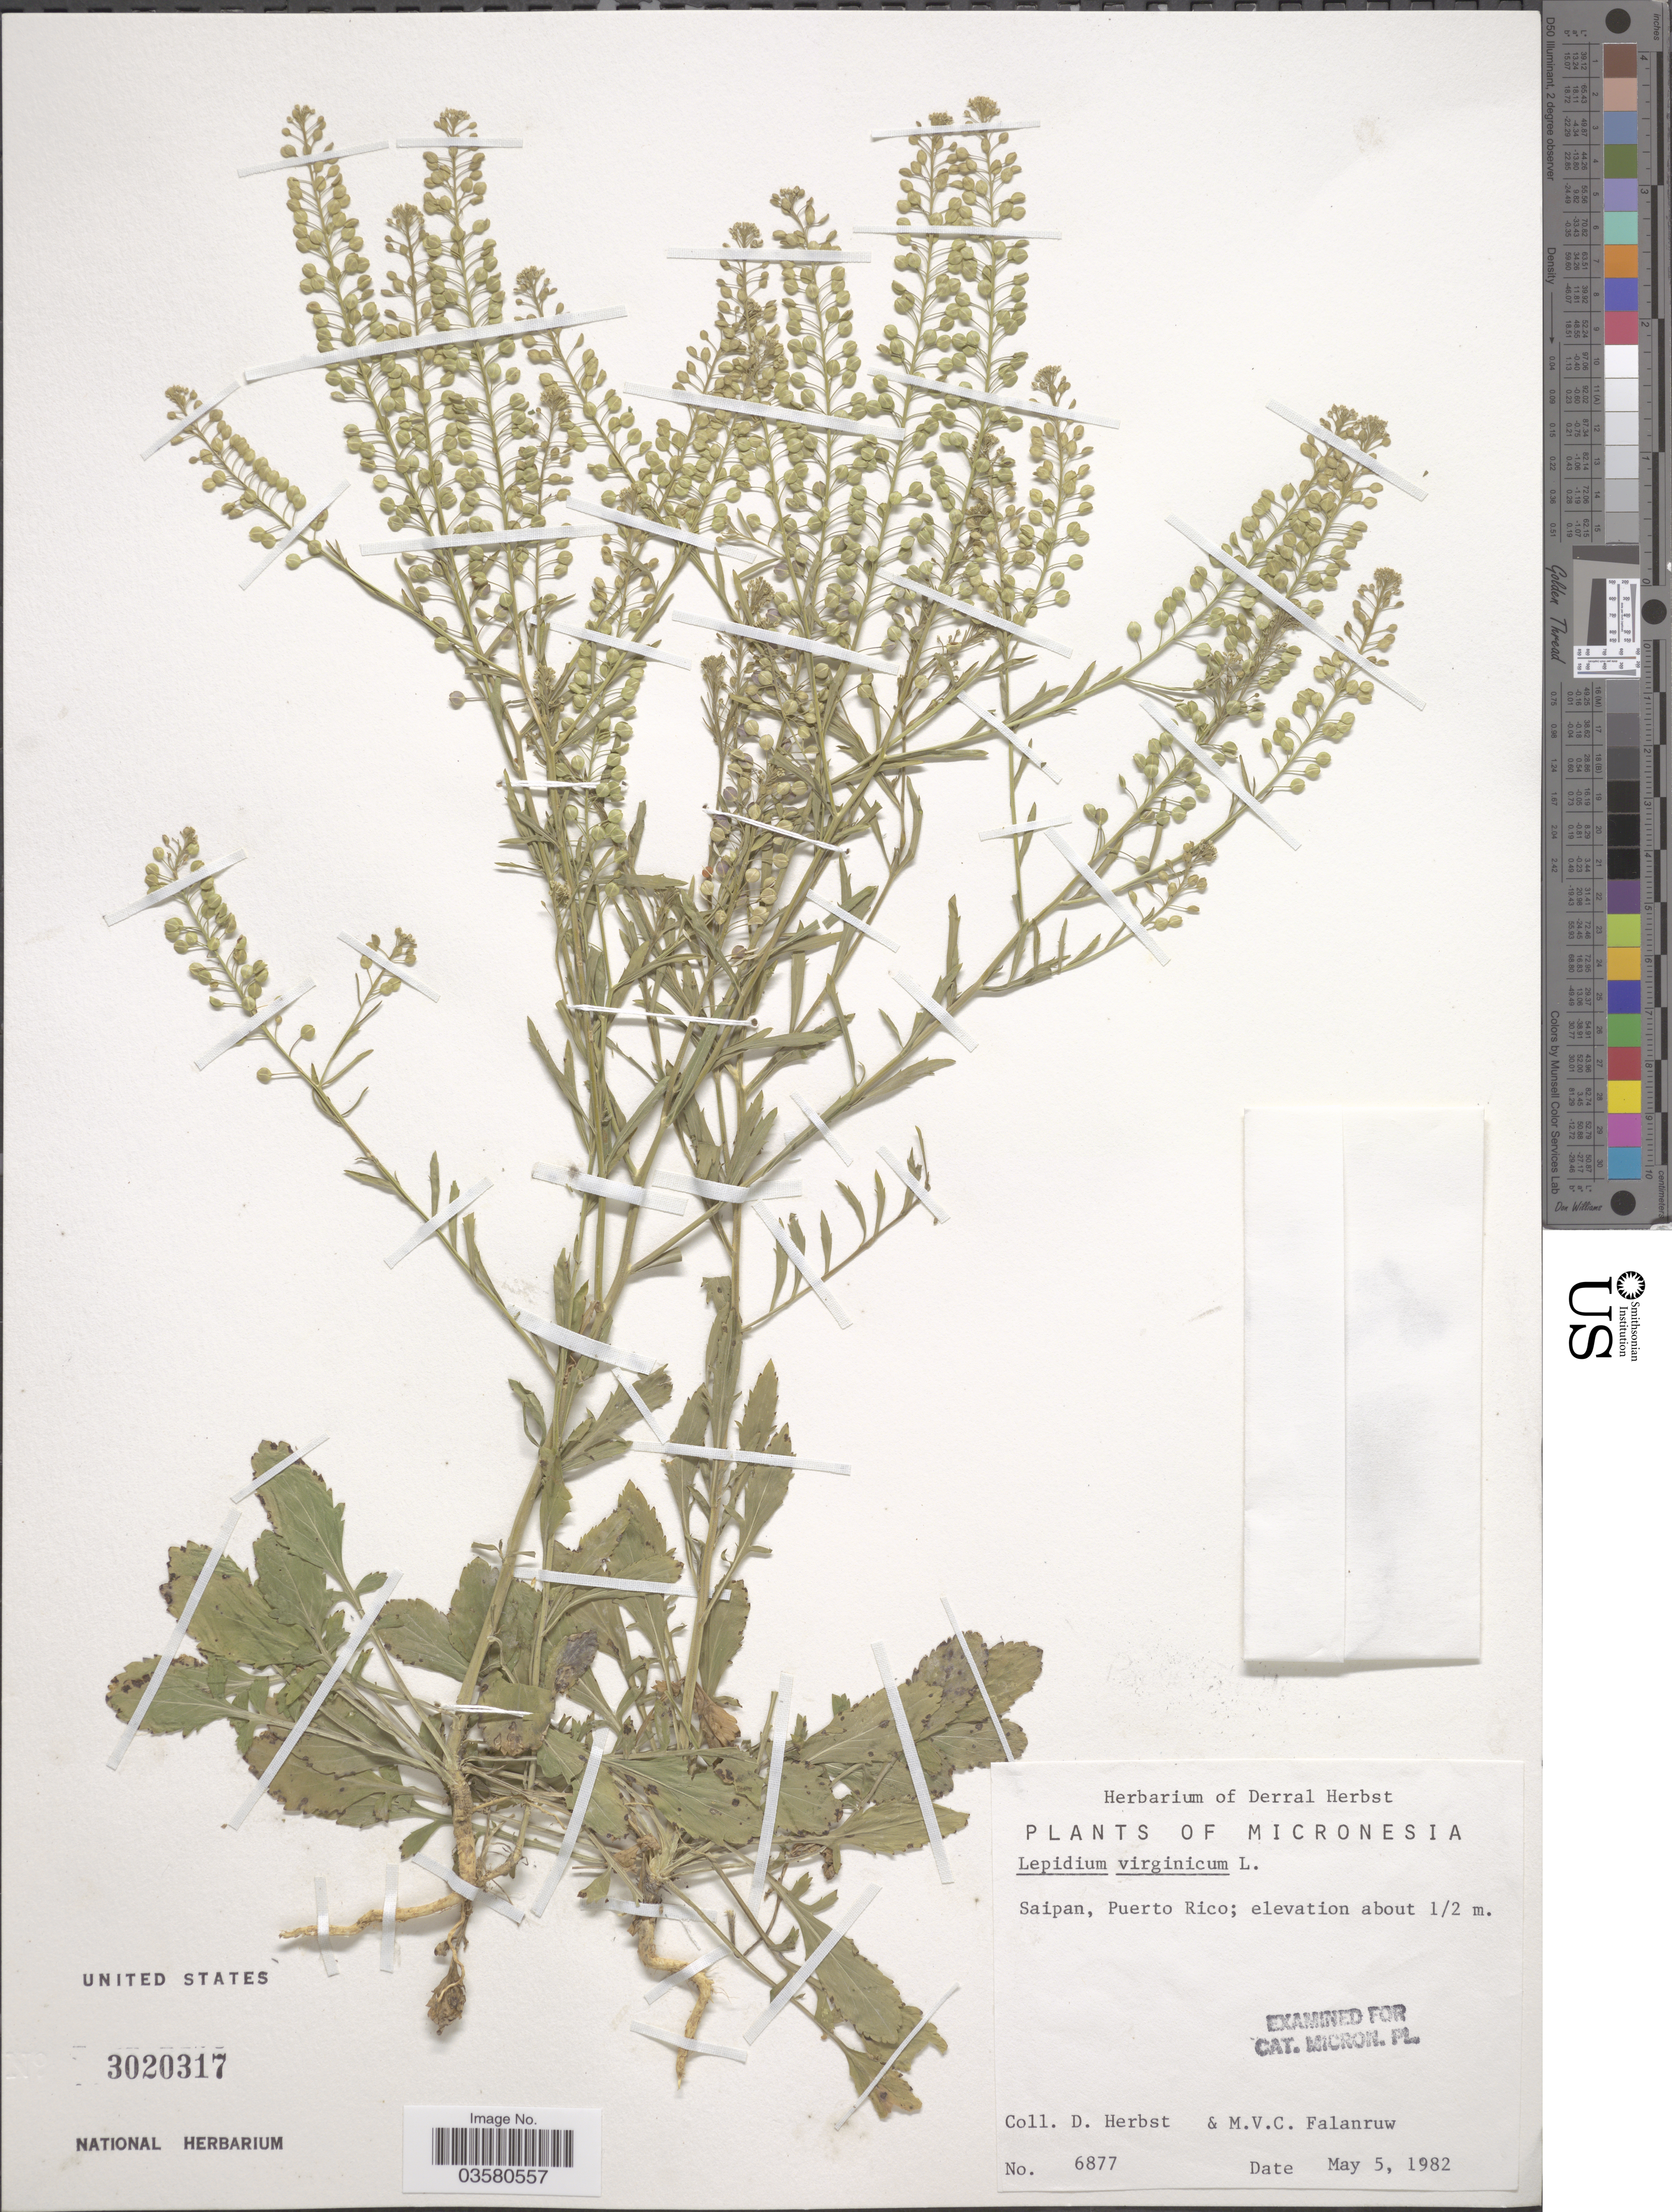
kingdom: Plantae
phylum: Tracheophyta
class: Magnoliopsida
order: Brassicales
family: Brassicaceae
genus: Lepidium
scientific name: Lepidium virginicum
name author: L.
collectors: D. R. Herbst & M. V. Falanruw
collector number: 6877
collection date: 1982-05-05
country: Northern Mariana Islands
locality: Micronesia. Saipan, Puerto Rico.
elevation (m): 0.5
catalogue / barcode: US 3020317